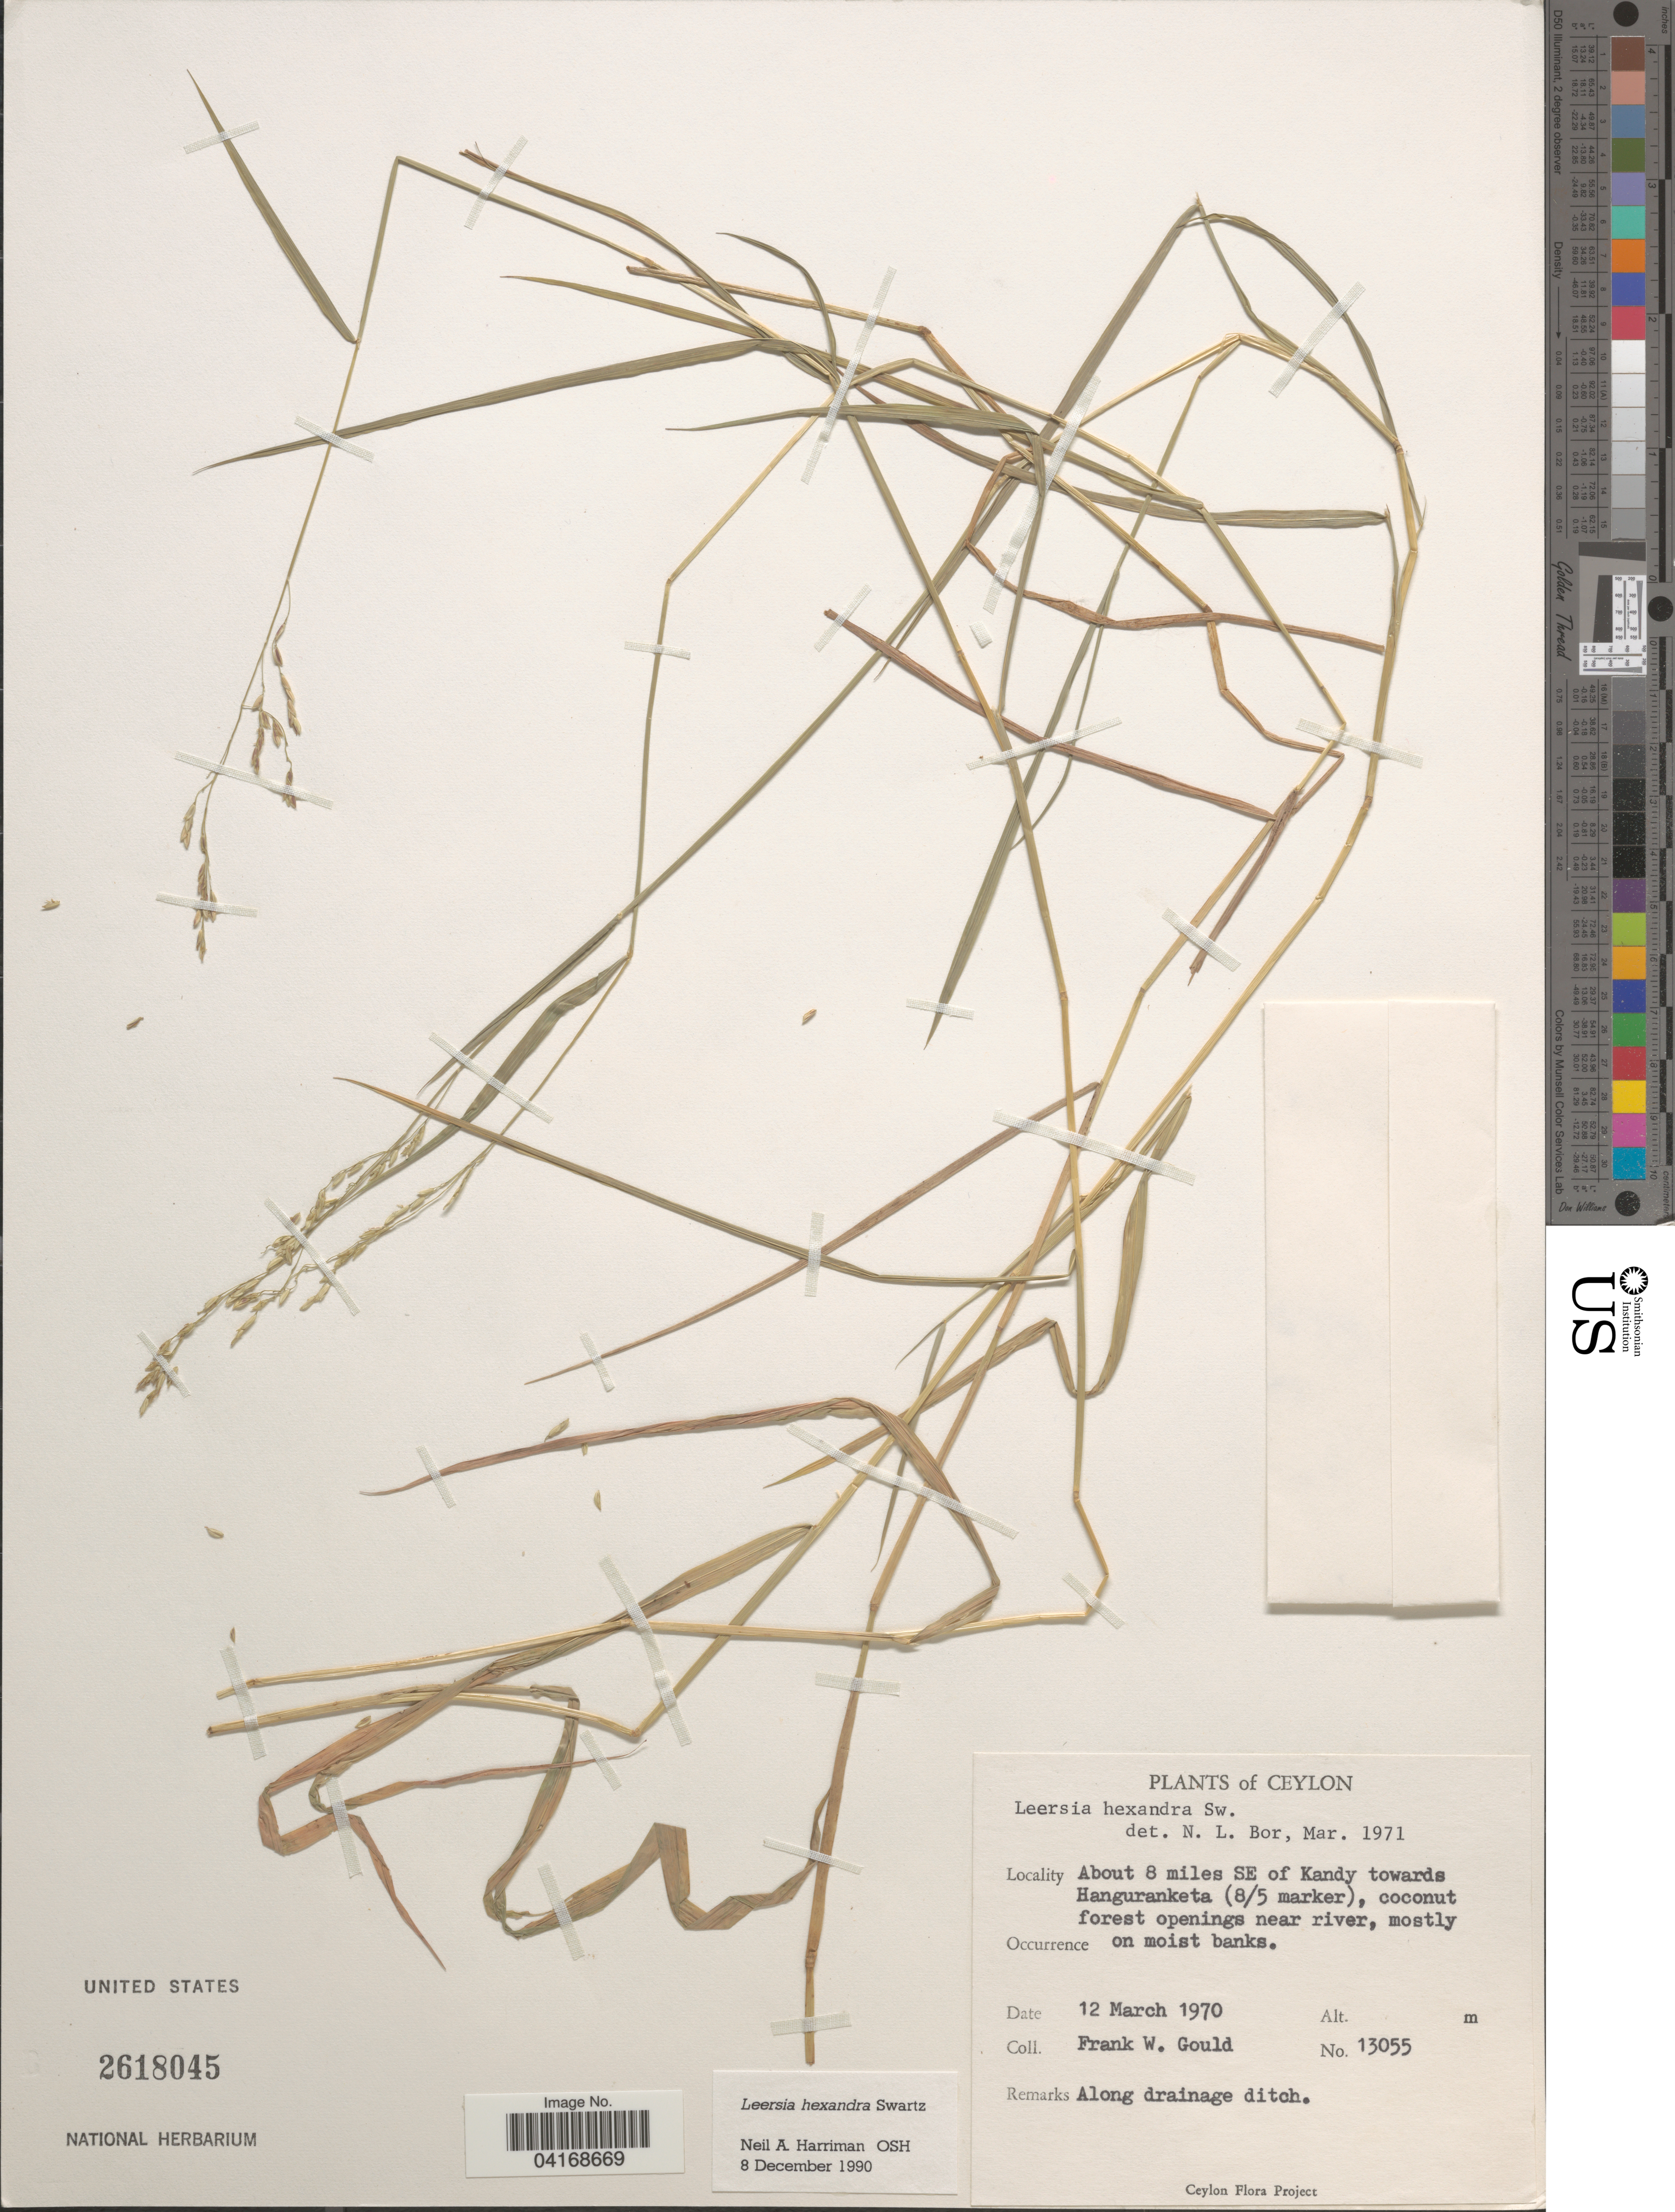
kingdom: Plantae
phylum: Tracheophyta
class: Liliopsida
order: Poales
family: Poaceae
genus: Leersia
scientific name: Leersia hexandra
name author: Sw.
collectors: F. W. Gould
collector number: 13055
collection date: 1970-03-12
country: Sri Lanka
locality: Ceylon. About 8 miles SE of Kandy towards Hanguranketa (8/5 marker), coconut forest openings near river, mostly on moist banks.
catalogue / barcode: US 2618045